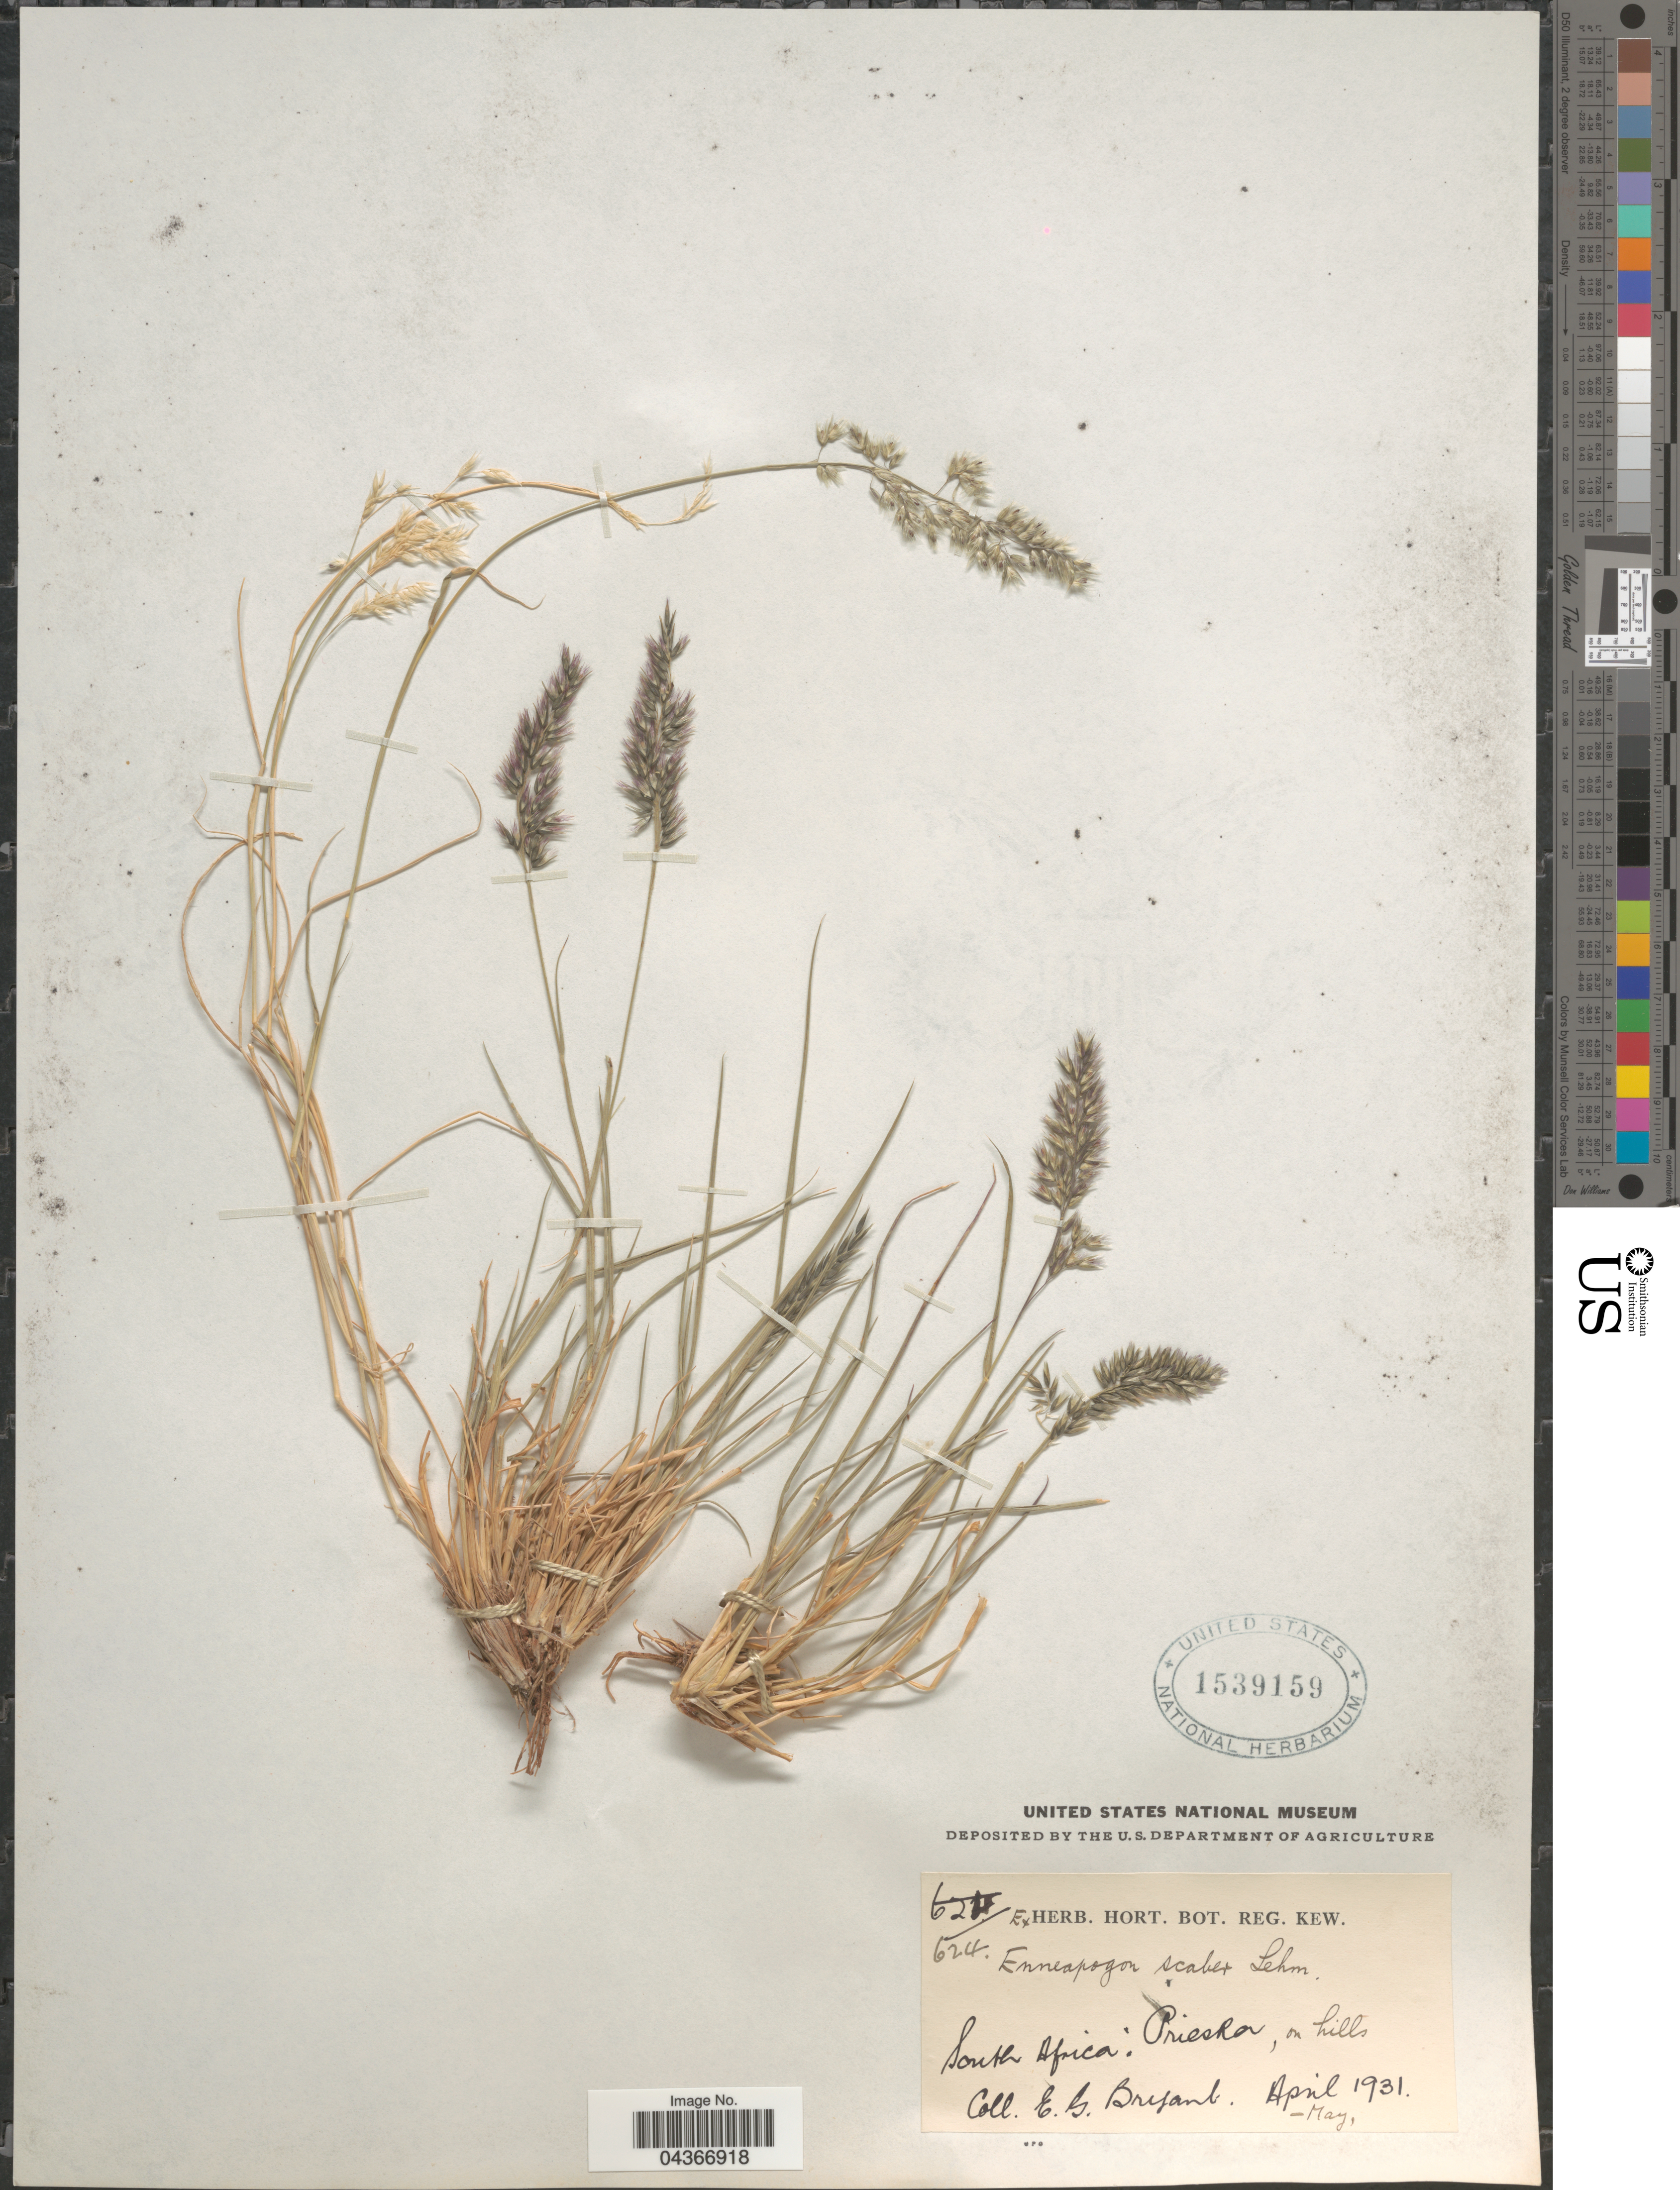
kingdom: Plantae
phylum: Tracheophyta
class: Liliopsida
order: Poales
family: Poaceae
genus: Enneapogon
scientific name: Enneapogon scaber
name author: Lehm.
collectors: E. Bryant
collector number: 624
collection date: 1931-04/1931-05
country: South Africa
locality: Prieska , on hills.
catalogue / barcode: US 1539159